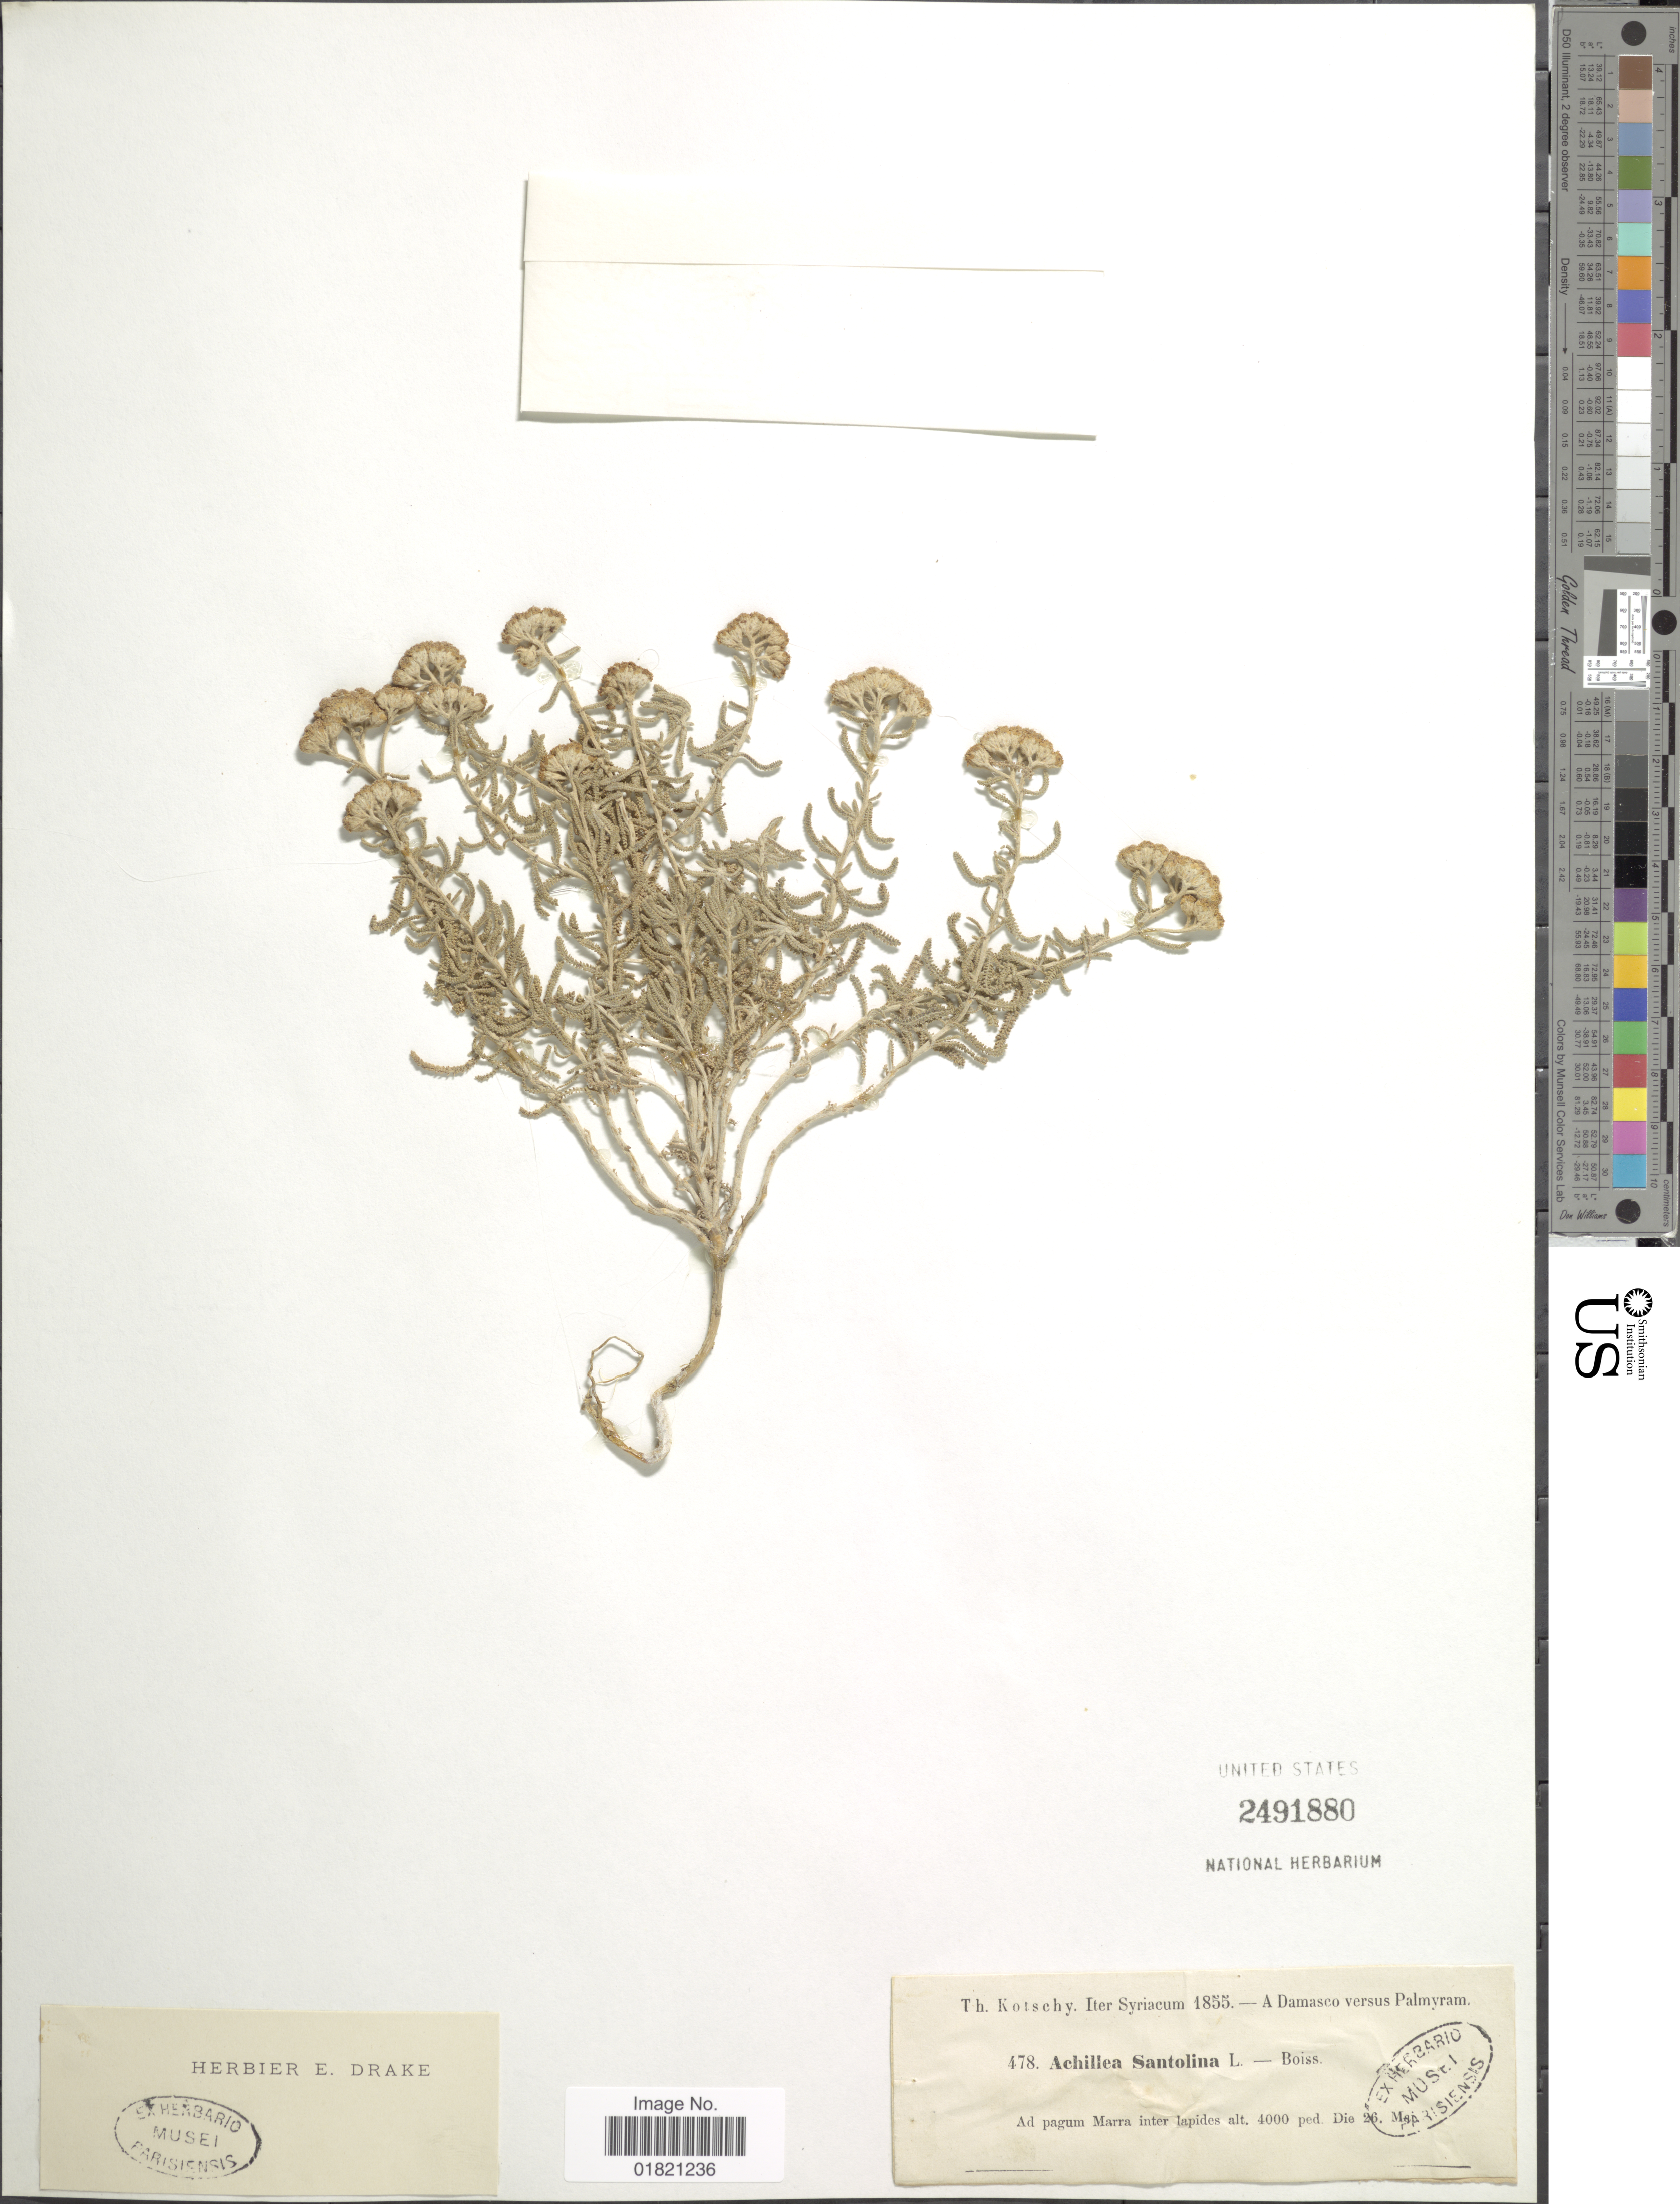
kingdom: Plantae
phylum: Tracheophyta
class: Magnoliopsida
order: Asterales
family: Asteraceae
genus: Achillea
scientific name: Achillea santolina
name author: L.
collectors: K. G. Kotschy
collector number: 478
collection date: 1855-05-26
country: Syria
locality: A Damasco vesus Palmyram. Ad pagum Marra inter lapides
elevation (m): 1219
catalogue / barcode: US 2491880